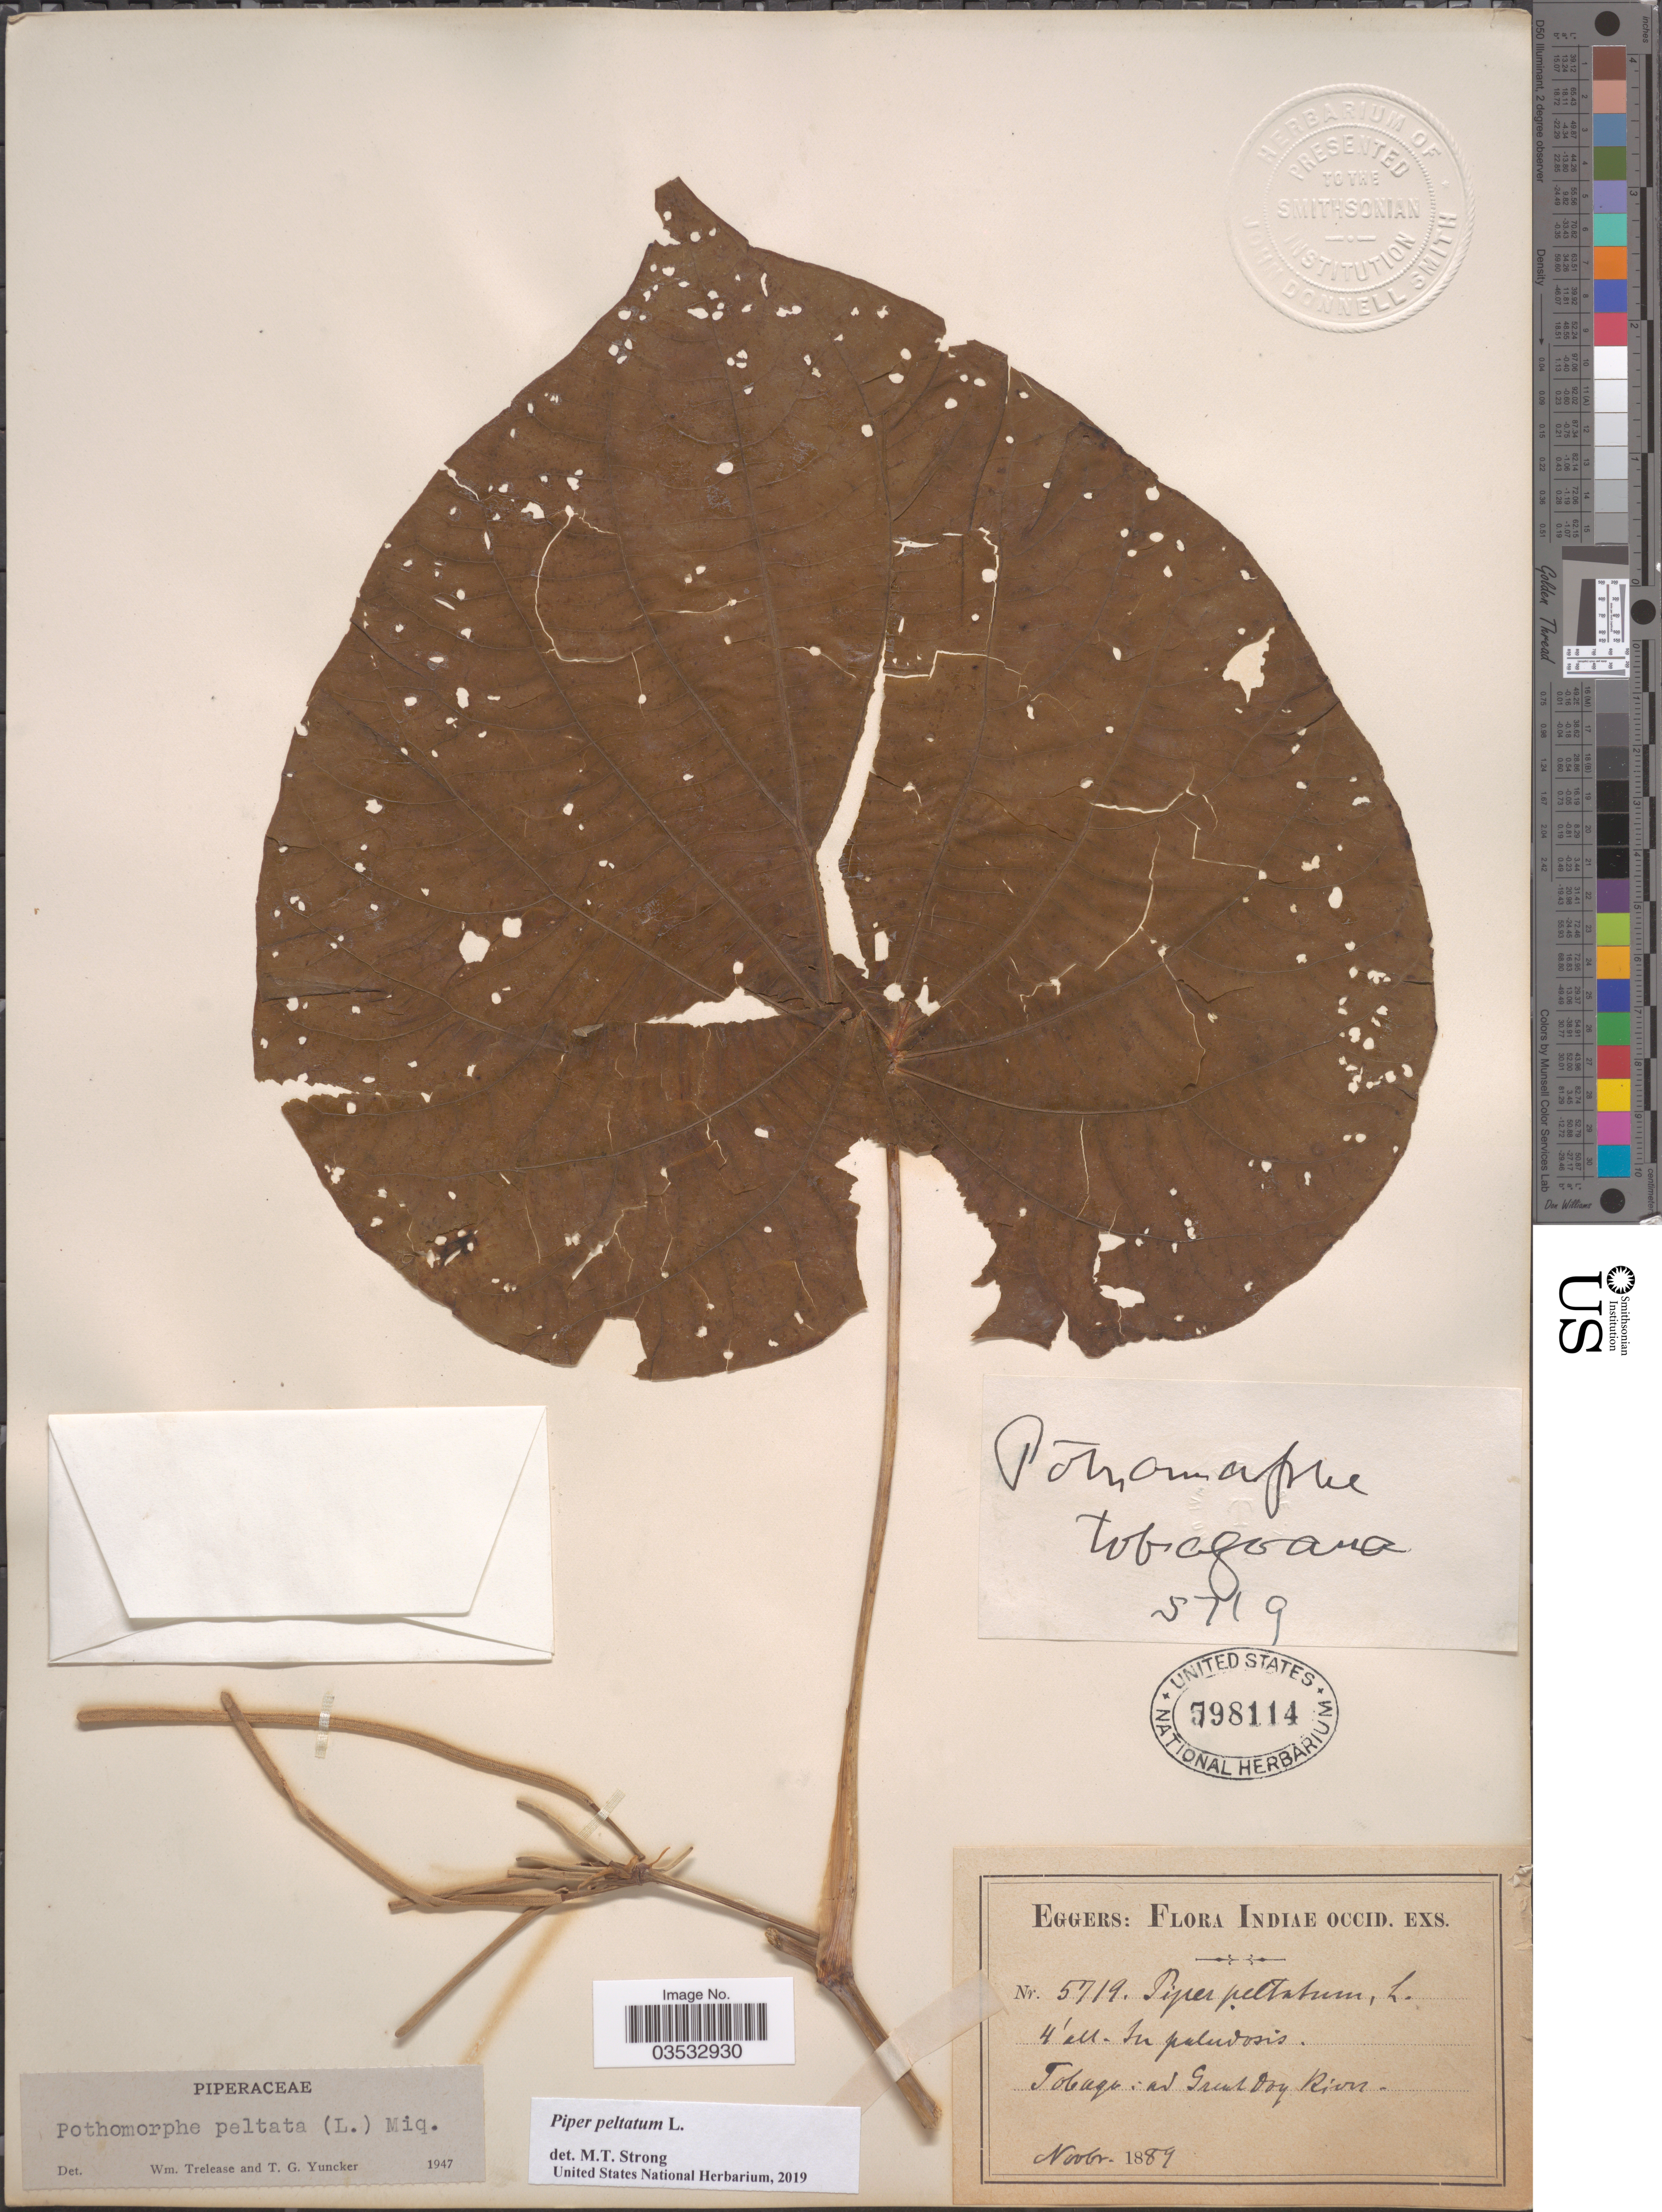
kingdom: Plantae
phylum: Tracheophyta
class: Magnoliopsida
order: Piperales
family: Piperaceae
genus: Piper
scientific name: Piper peltatum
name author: L.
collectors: -. Eggers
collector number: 5719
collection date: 1889-11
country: Trinidad and Tobago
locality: Indiae occid. In paludosis. Tobago: ad Great Dog River.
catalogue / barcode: US 798114